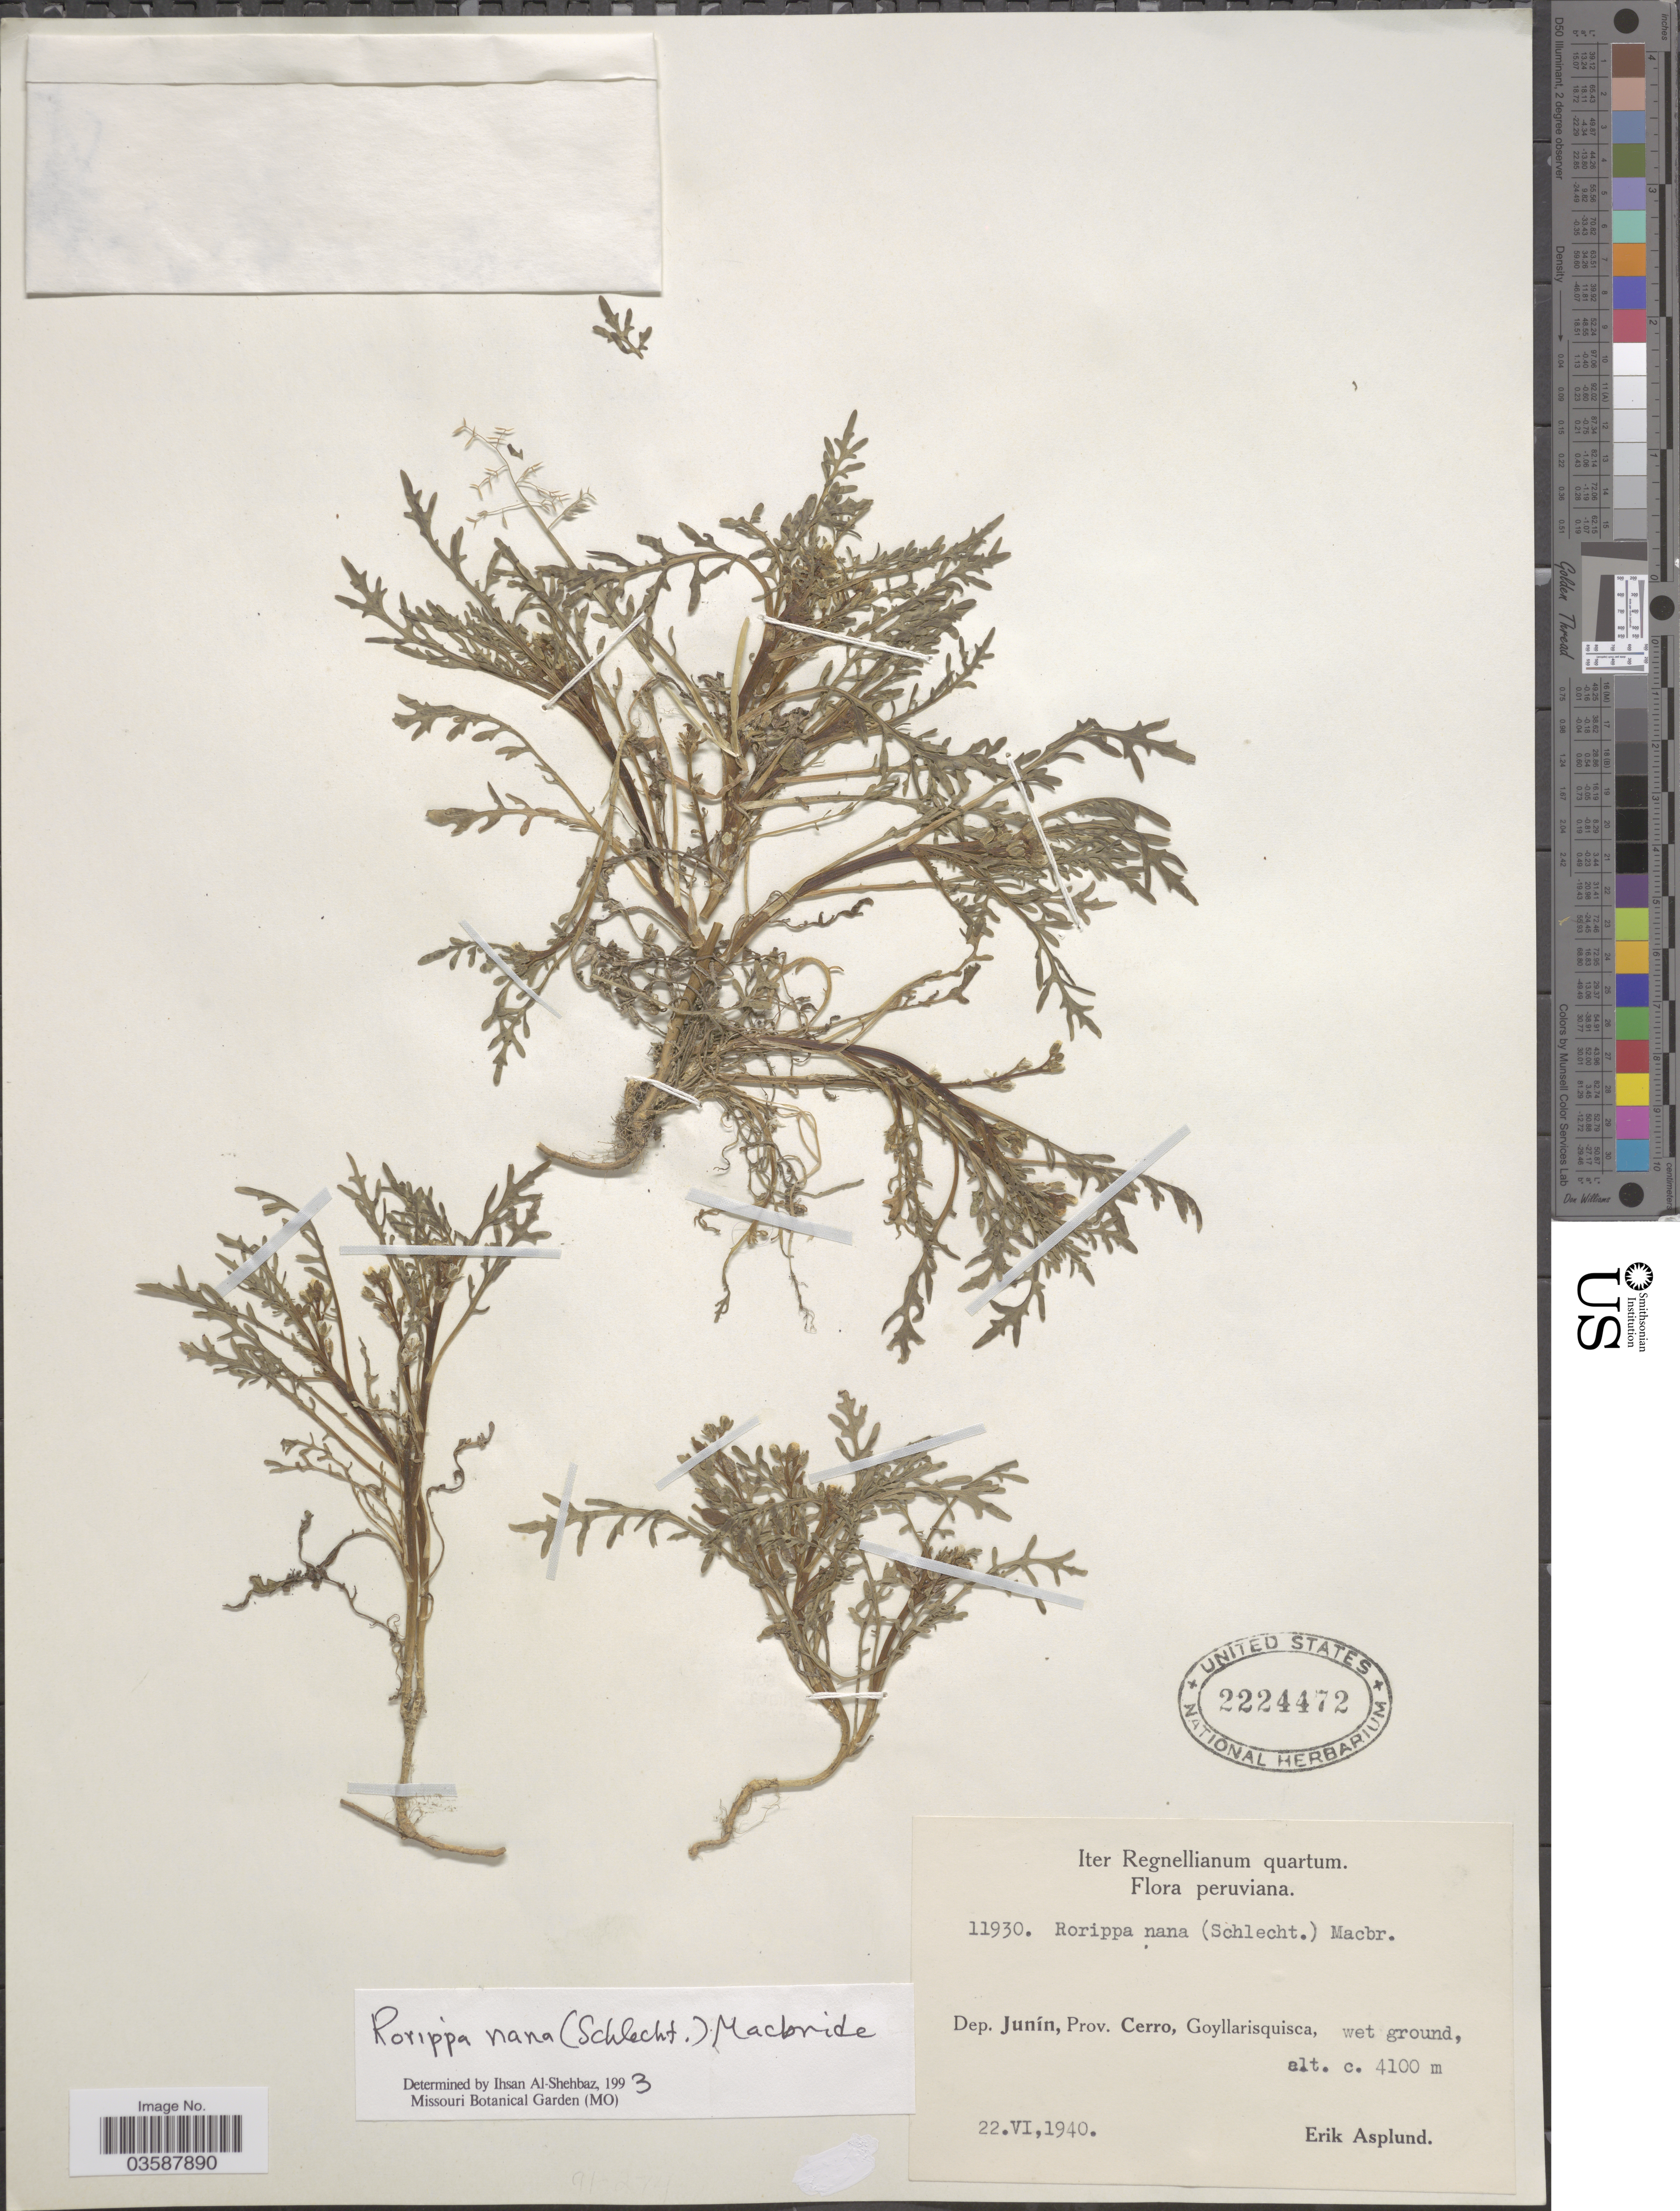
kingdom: Plantae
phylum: Tracheophyta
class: Magnoliopsida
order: Brassicales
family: Brassicaceae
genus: Rorippa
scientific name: Rorippa nana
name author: (Schltdl.) J.F. Macbr.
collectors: E. Asplund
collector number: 11930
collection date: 1940-06-22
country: Peru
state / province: Junín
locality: Dep. Junín, Prov. Cerro, Goyllarisquisca.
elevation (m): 4100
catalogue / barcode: US 2224472